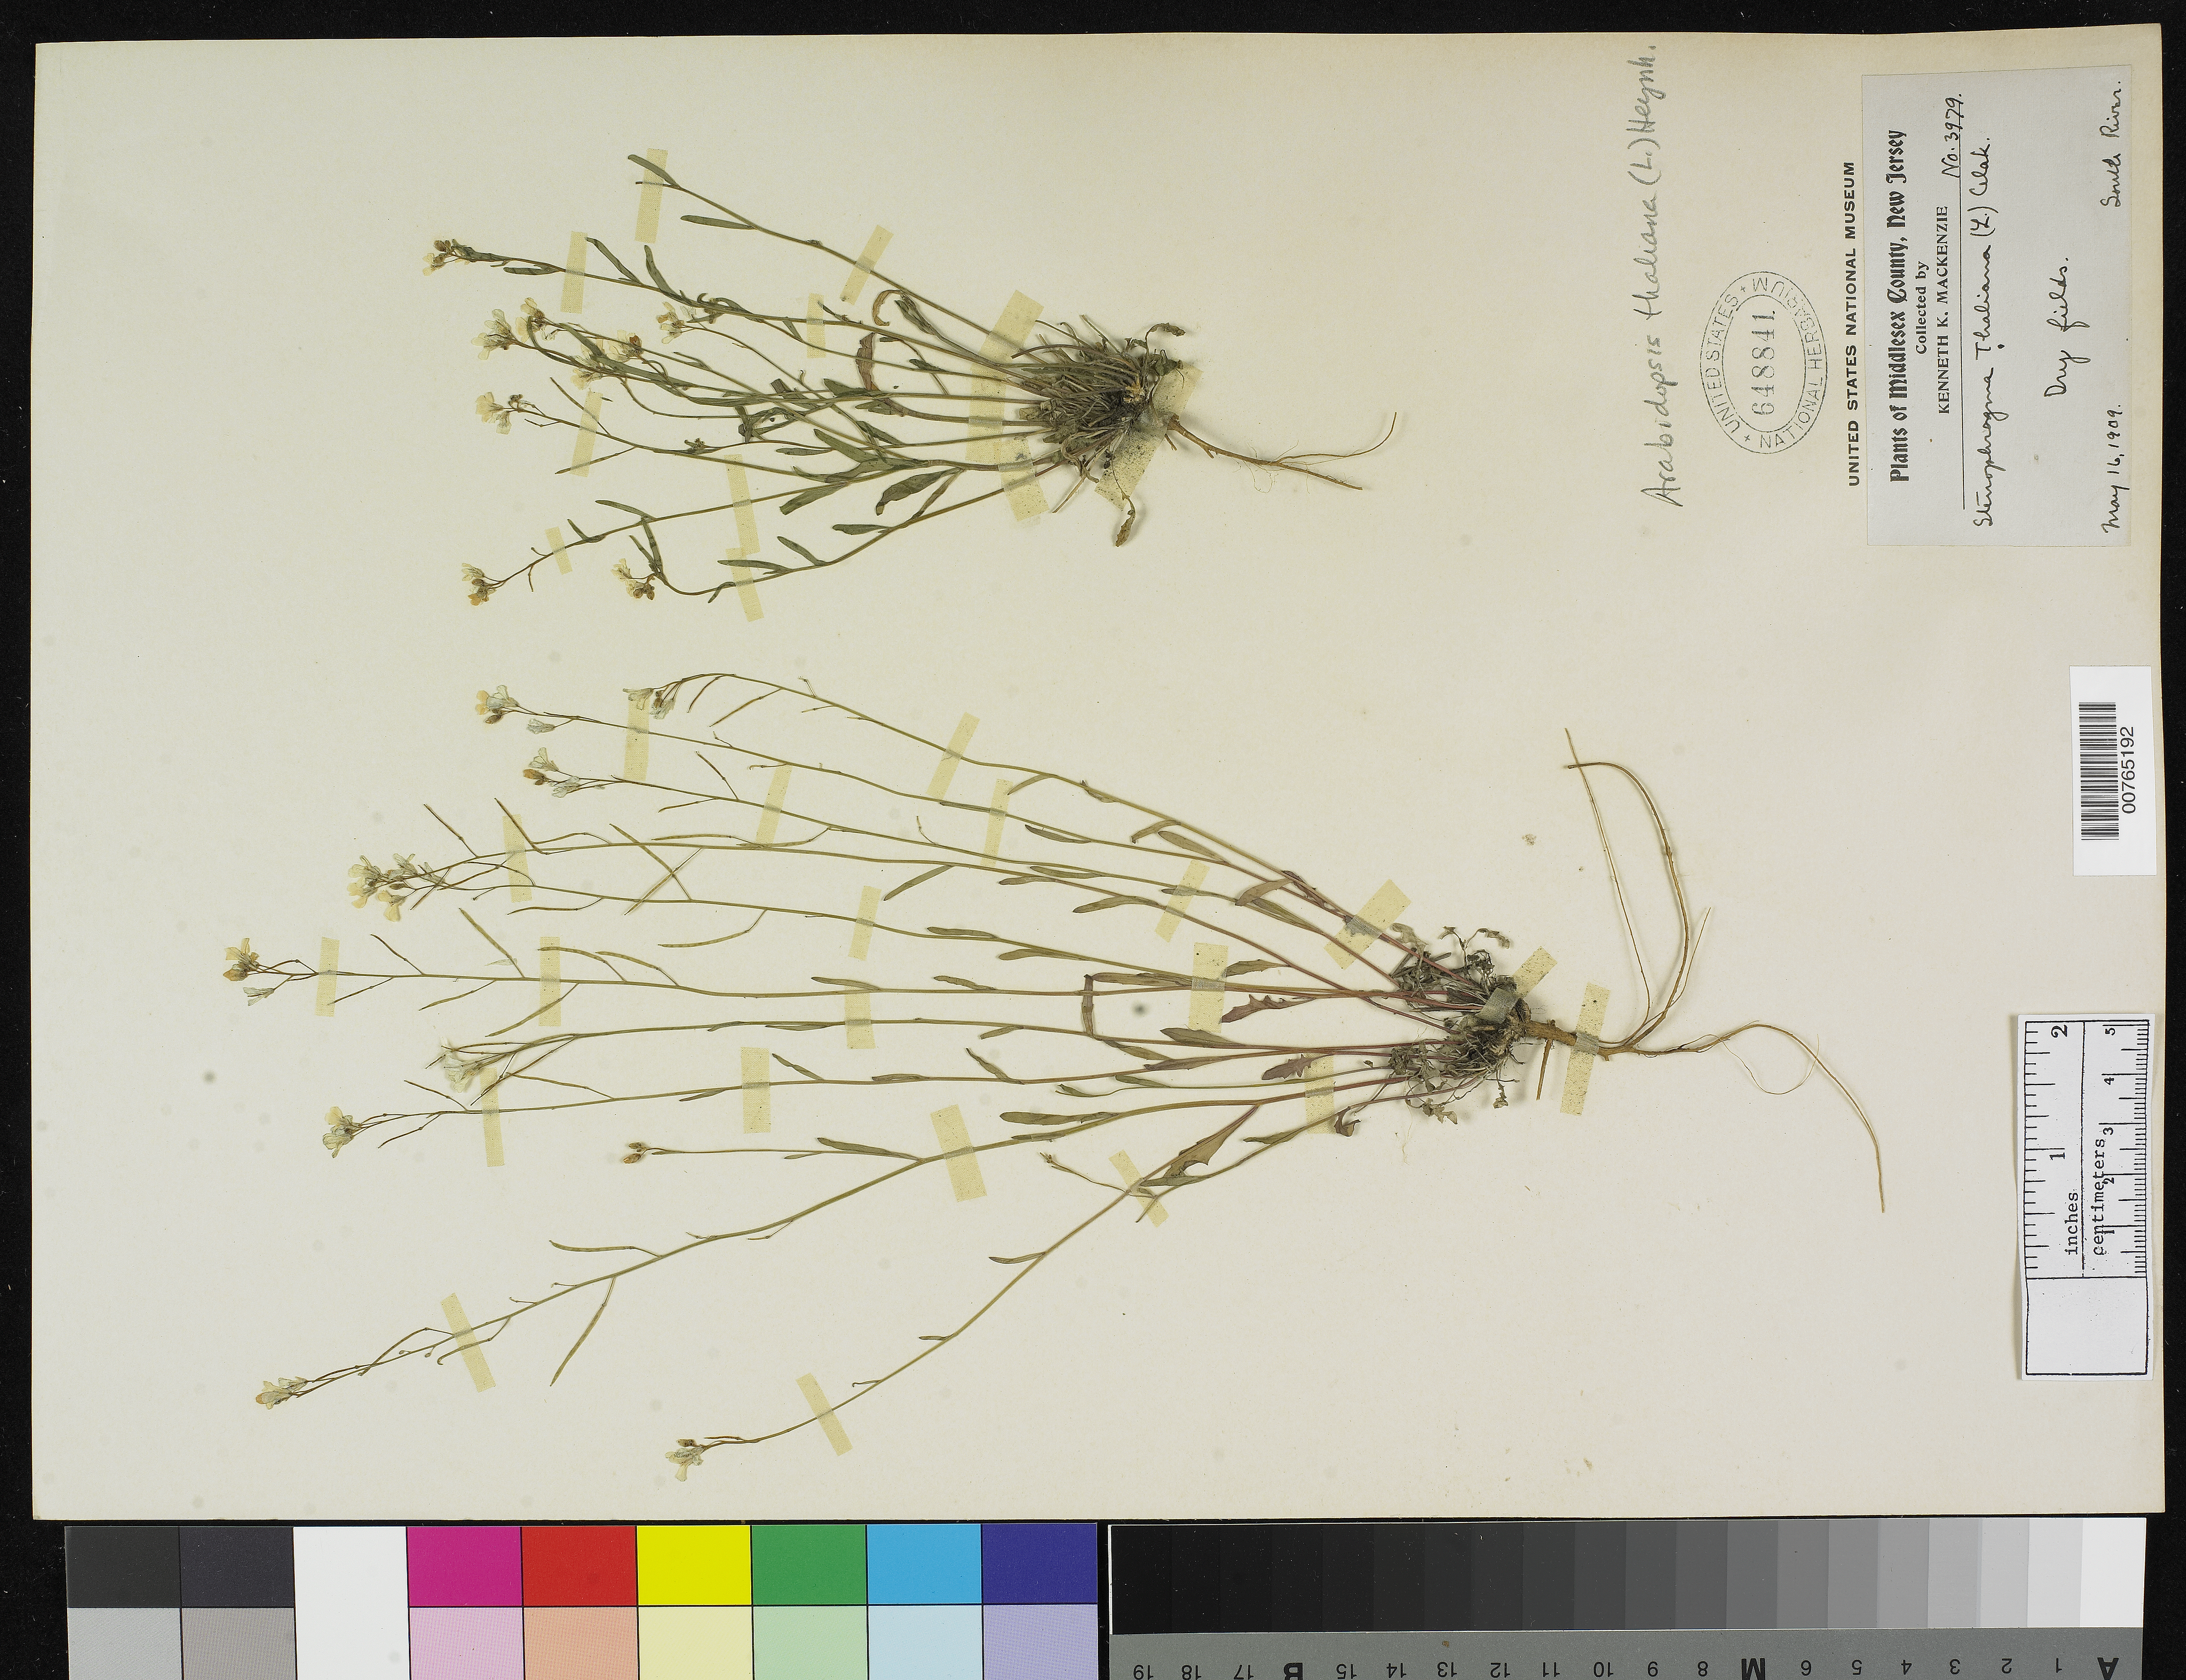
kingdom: Plantae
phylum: Tracheophyta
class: Magnoliopsida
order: Brassicales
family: Brassicaceae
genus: Arabidopsis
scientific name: Arabidopsis thaliana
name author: (L.) Heynh.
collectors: K. K. Mackenzie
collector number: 3979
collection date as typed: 16 May 1909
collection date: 1909-05-16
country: United States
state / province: New Jersey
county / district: Middlesex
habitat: Dry fields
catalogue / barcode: US 648841